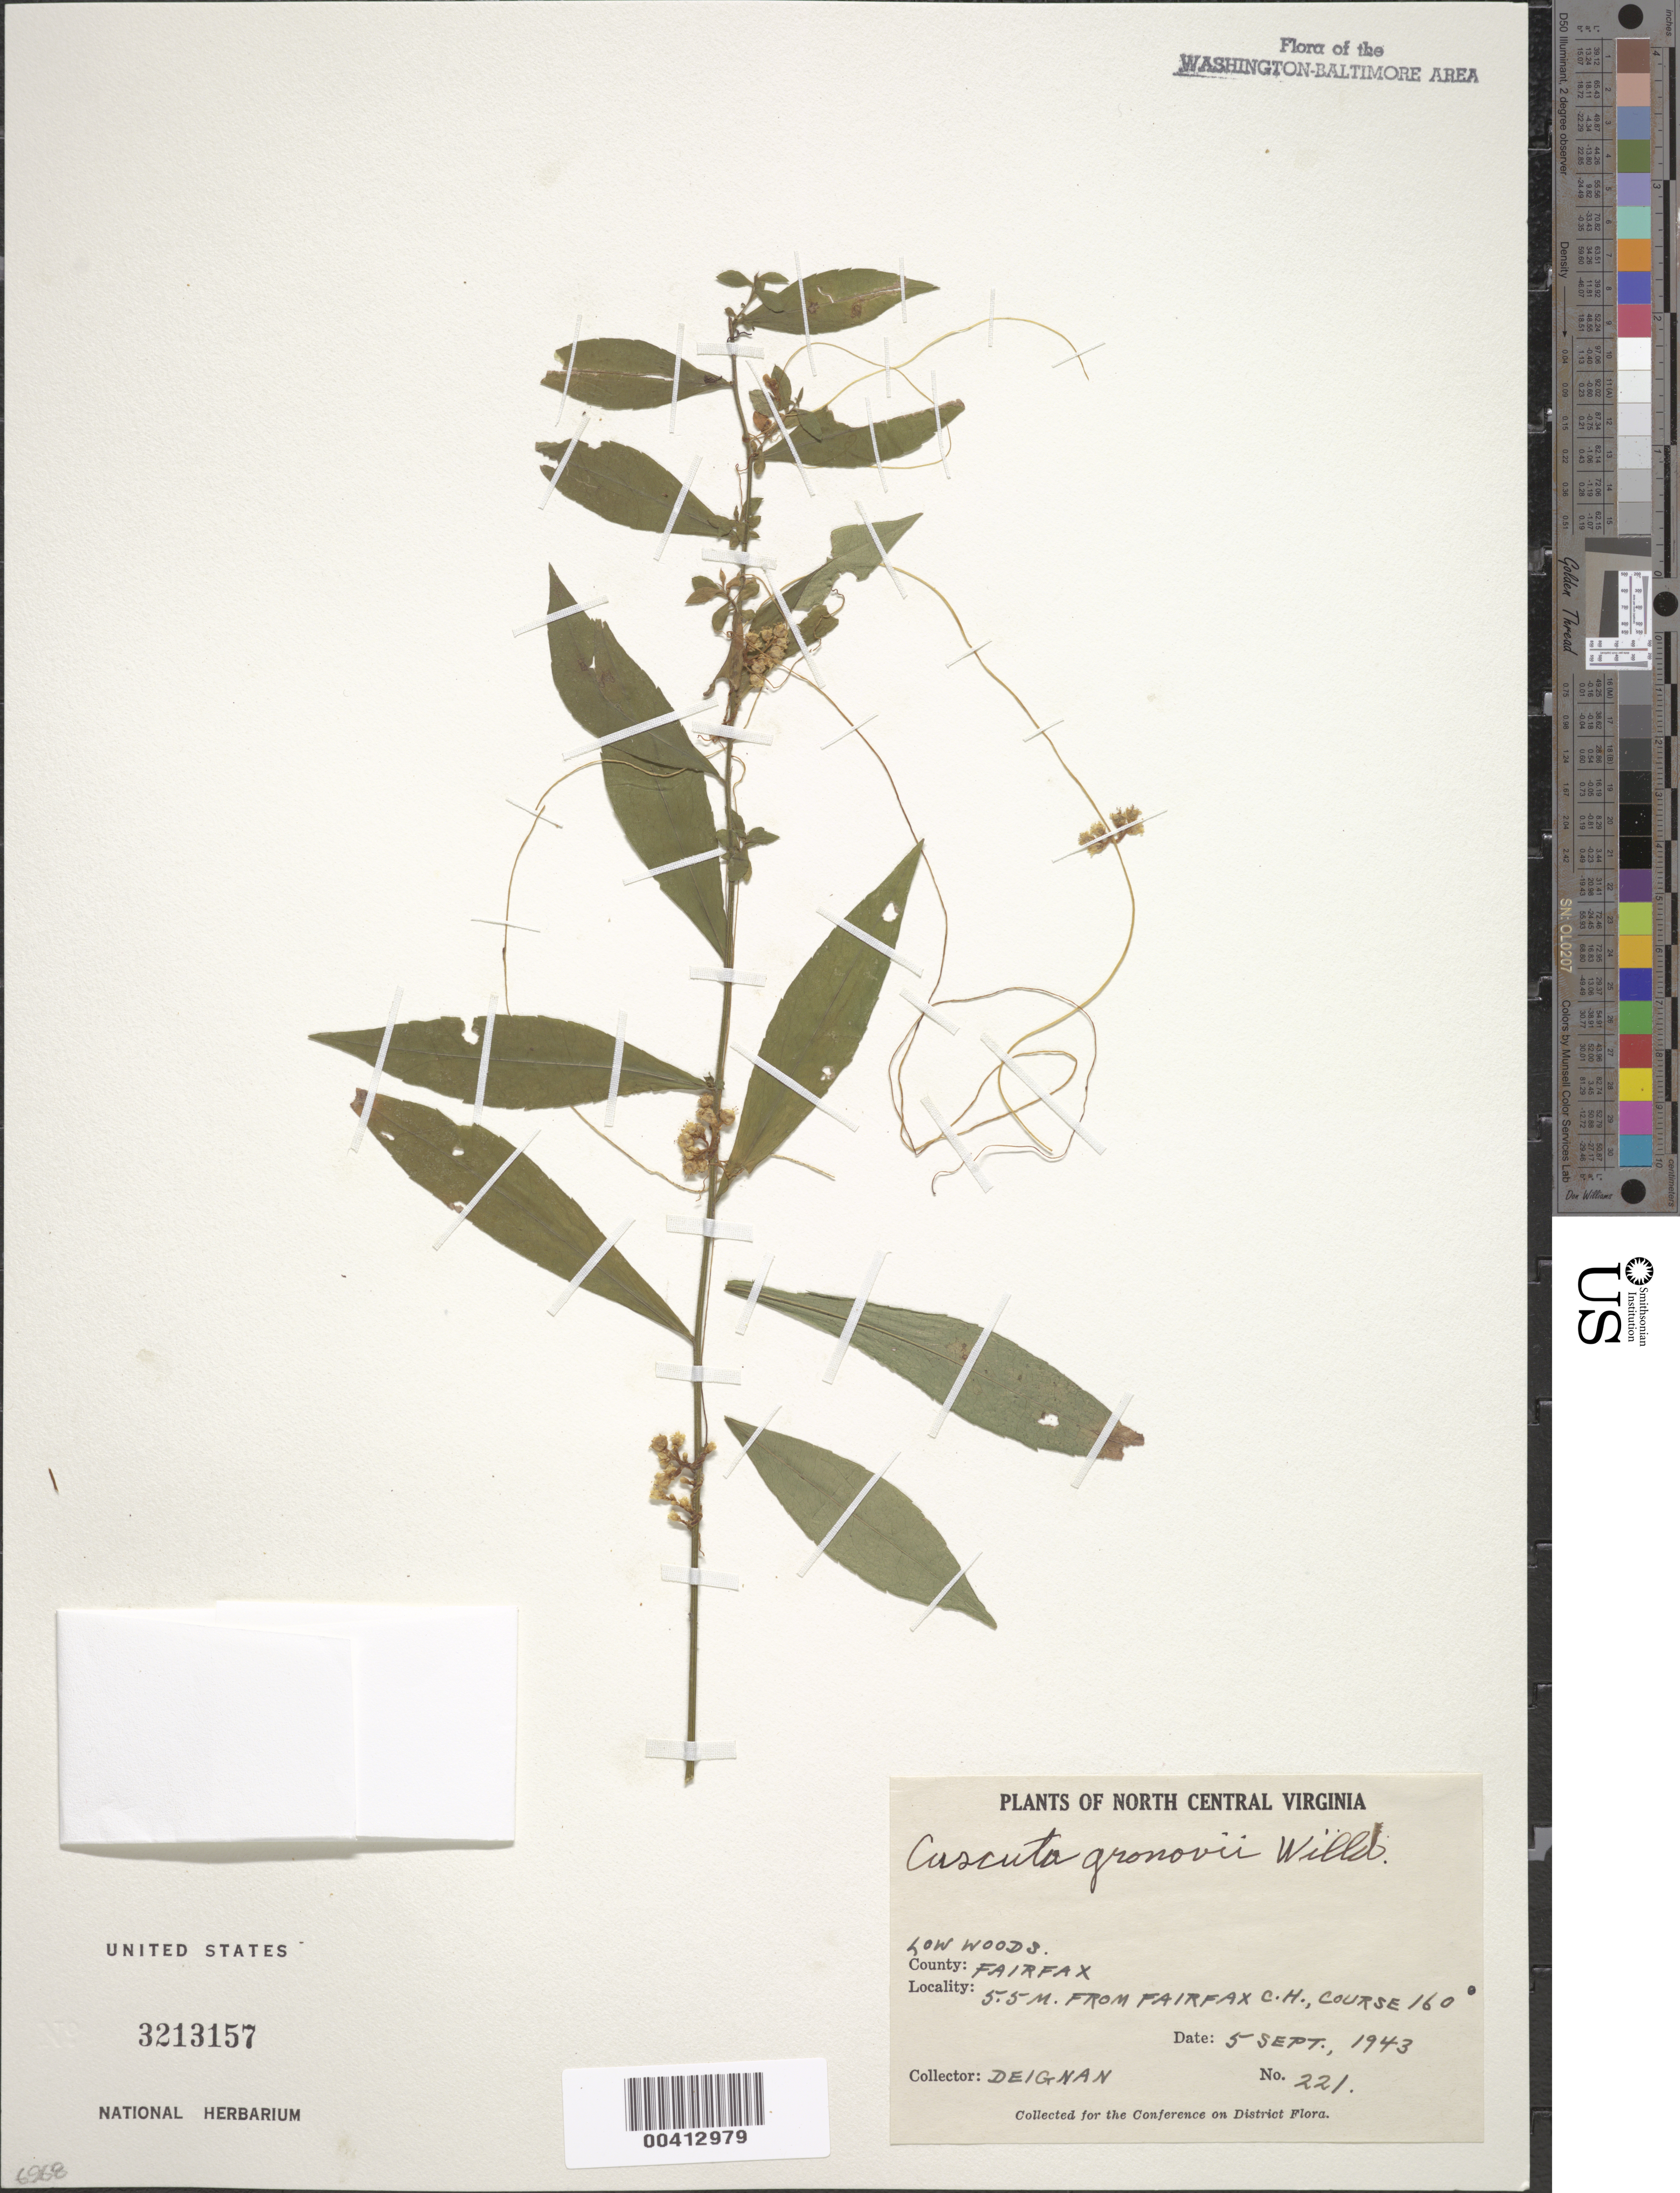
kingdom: Plantae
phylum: Tracheophyta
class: Magnoliopsida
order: Solanales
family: Convolvulaceae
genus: Cuscuta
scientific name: Cuscuta gronovii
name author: Willd. ex Schult.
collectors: H. Deignan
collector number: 221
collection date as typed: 05 Sep 1943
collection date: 1943-09-05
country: United States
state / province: Virginia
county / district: Fairfax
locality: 5.5 mi. from Fairfax County Courthouse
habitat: Low woods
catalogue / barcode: US 3213127